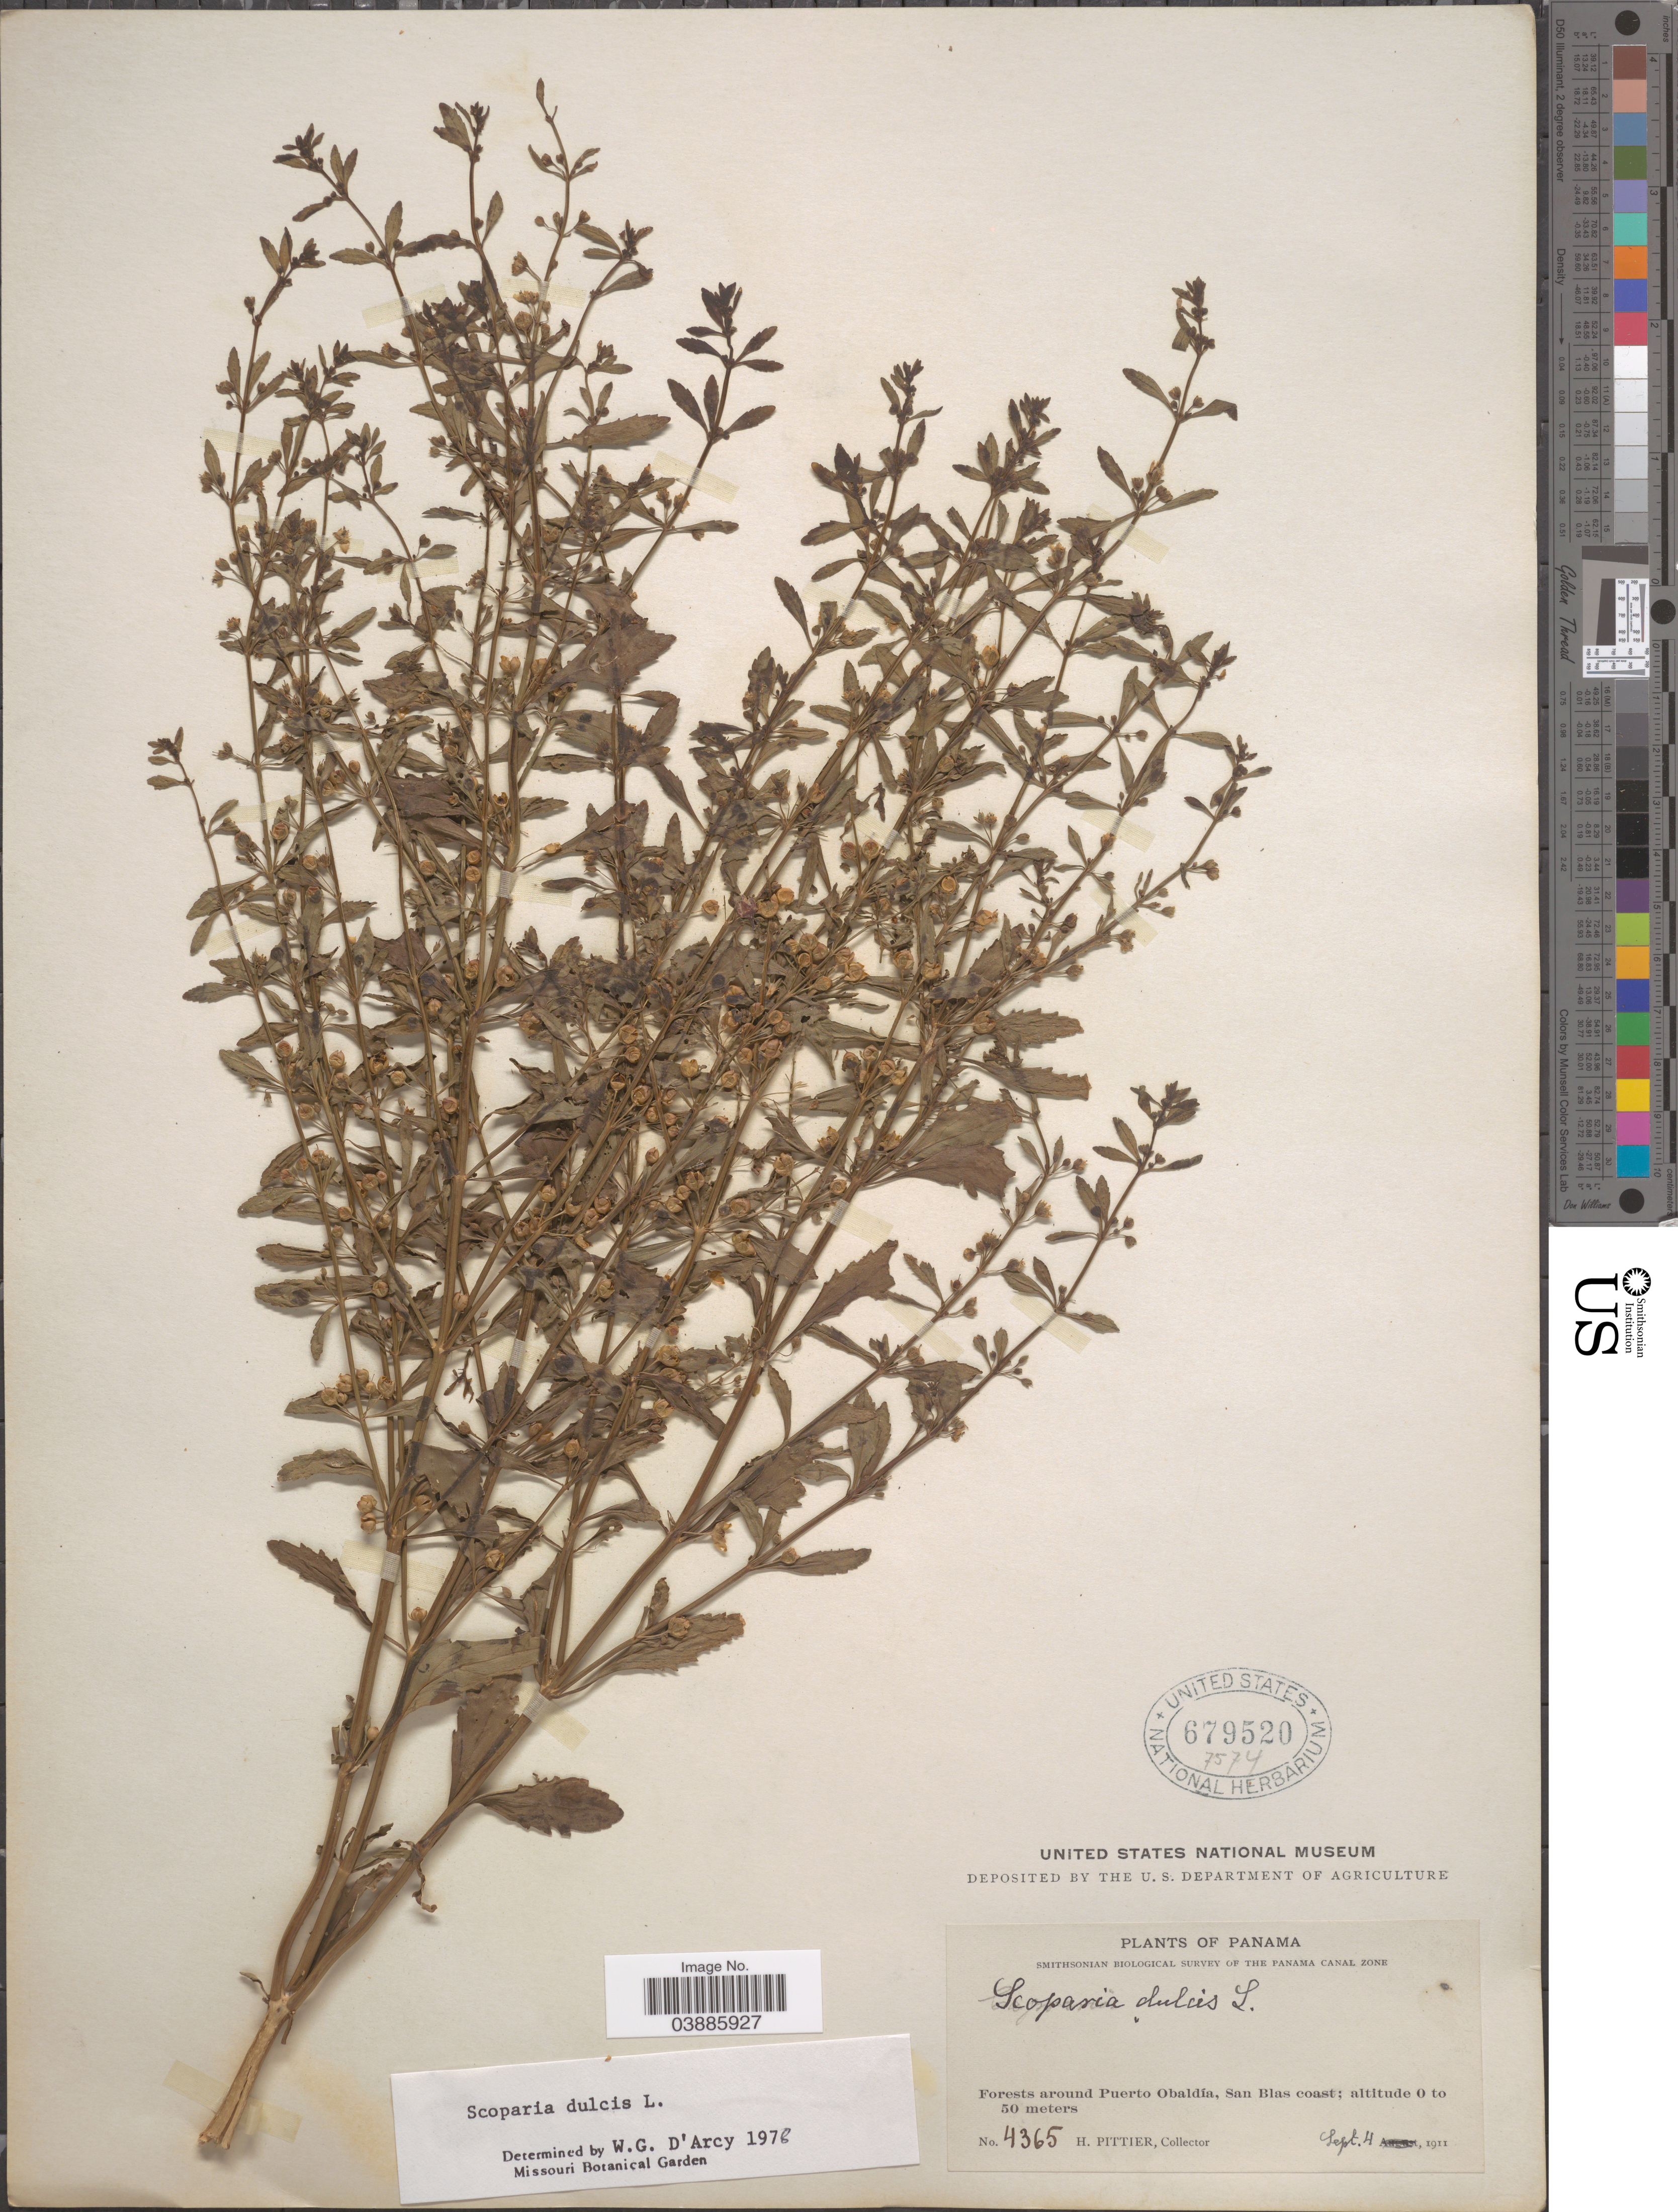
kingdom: Plantae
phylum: Tracheophyta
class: Magnoliopsida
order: Lamiales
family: Plantaginaceae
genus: Scoparia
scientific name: Scoparia dulcis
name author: L.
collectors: H. F. Pittier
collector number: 4365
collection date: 1911-09-04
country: Panama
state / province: Kuna Yala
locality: The Panama Canal Zone. Forests around Puerto Obaldía, San Blas coast.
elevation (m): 0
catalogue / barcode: US 679520